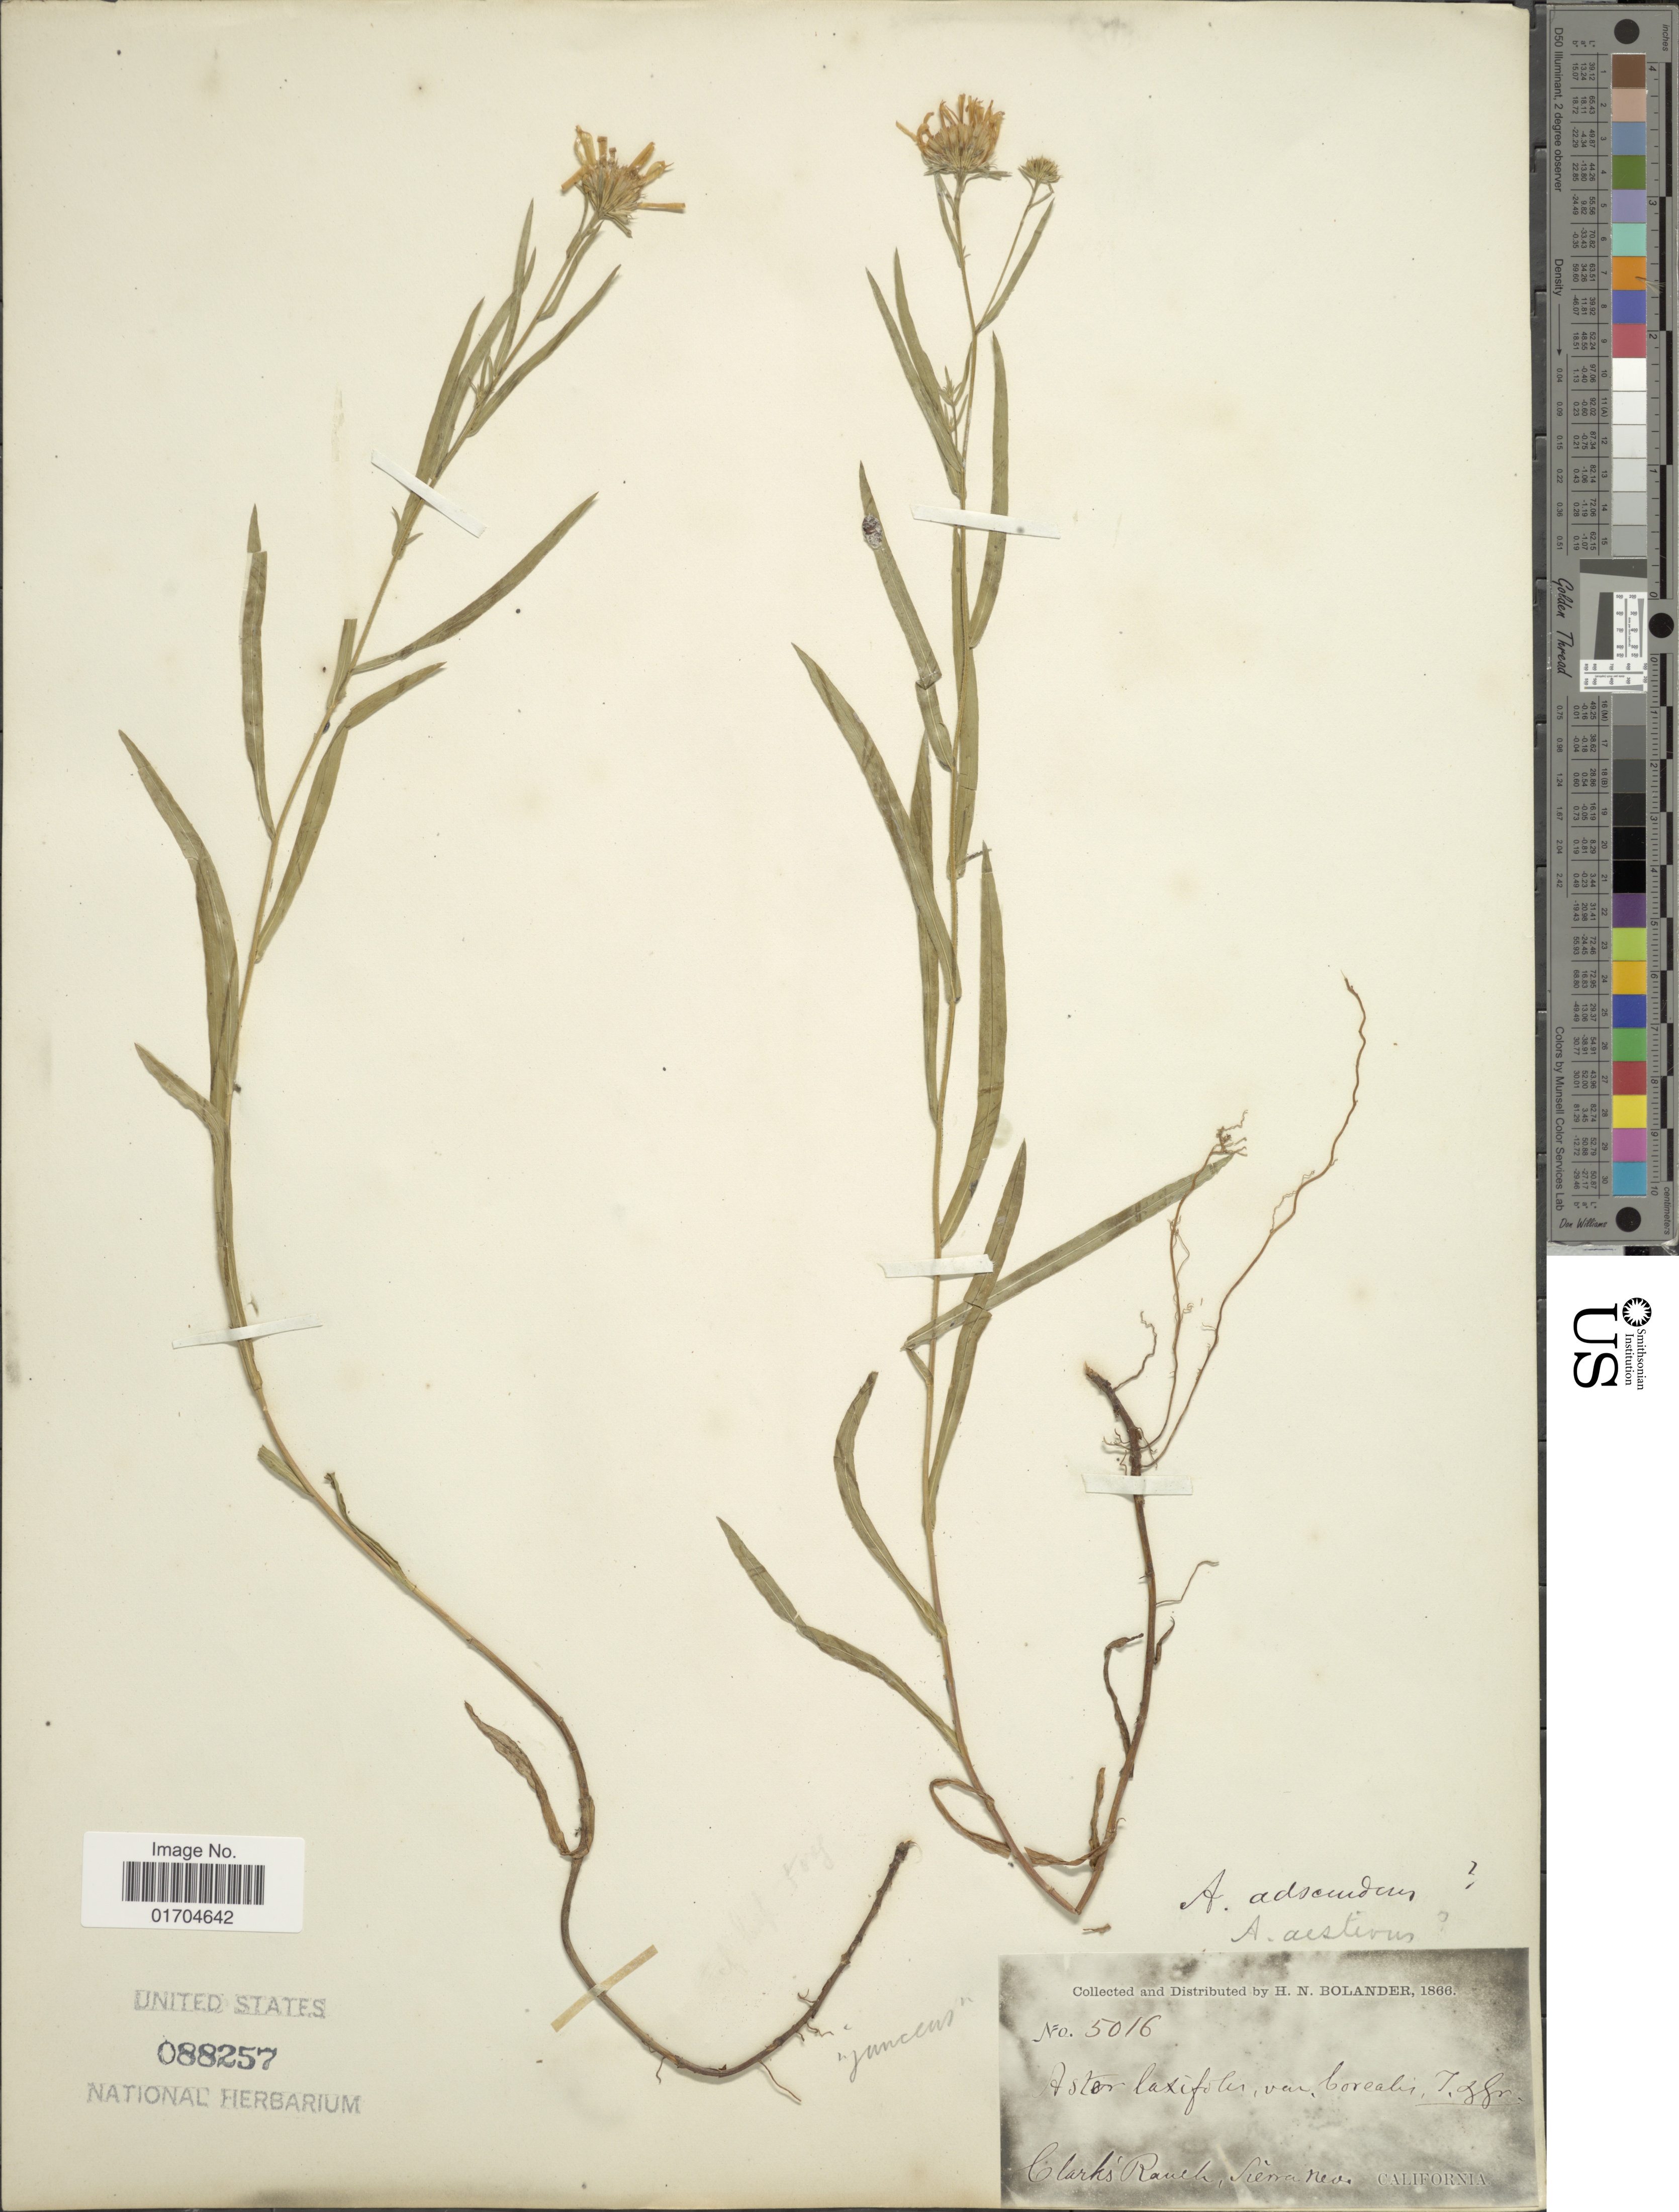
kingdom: Plantae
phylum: Tracheophyta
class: Magnoliopsida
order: Asterales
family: Asteraceae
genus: Symphyotrichum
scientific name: Symphyotrichum sp.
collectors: H. Bolander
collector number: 5016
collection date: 1866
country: United States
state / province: California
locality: Clark's Ranch, Sierra Nev.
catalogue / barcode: US 88257